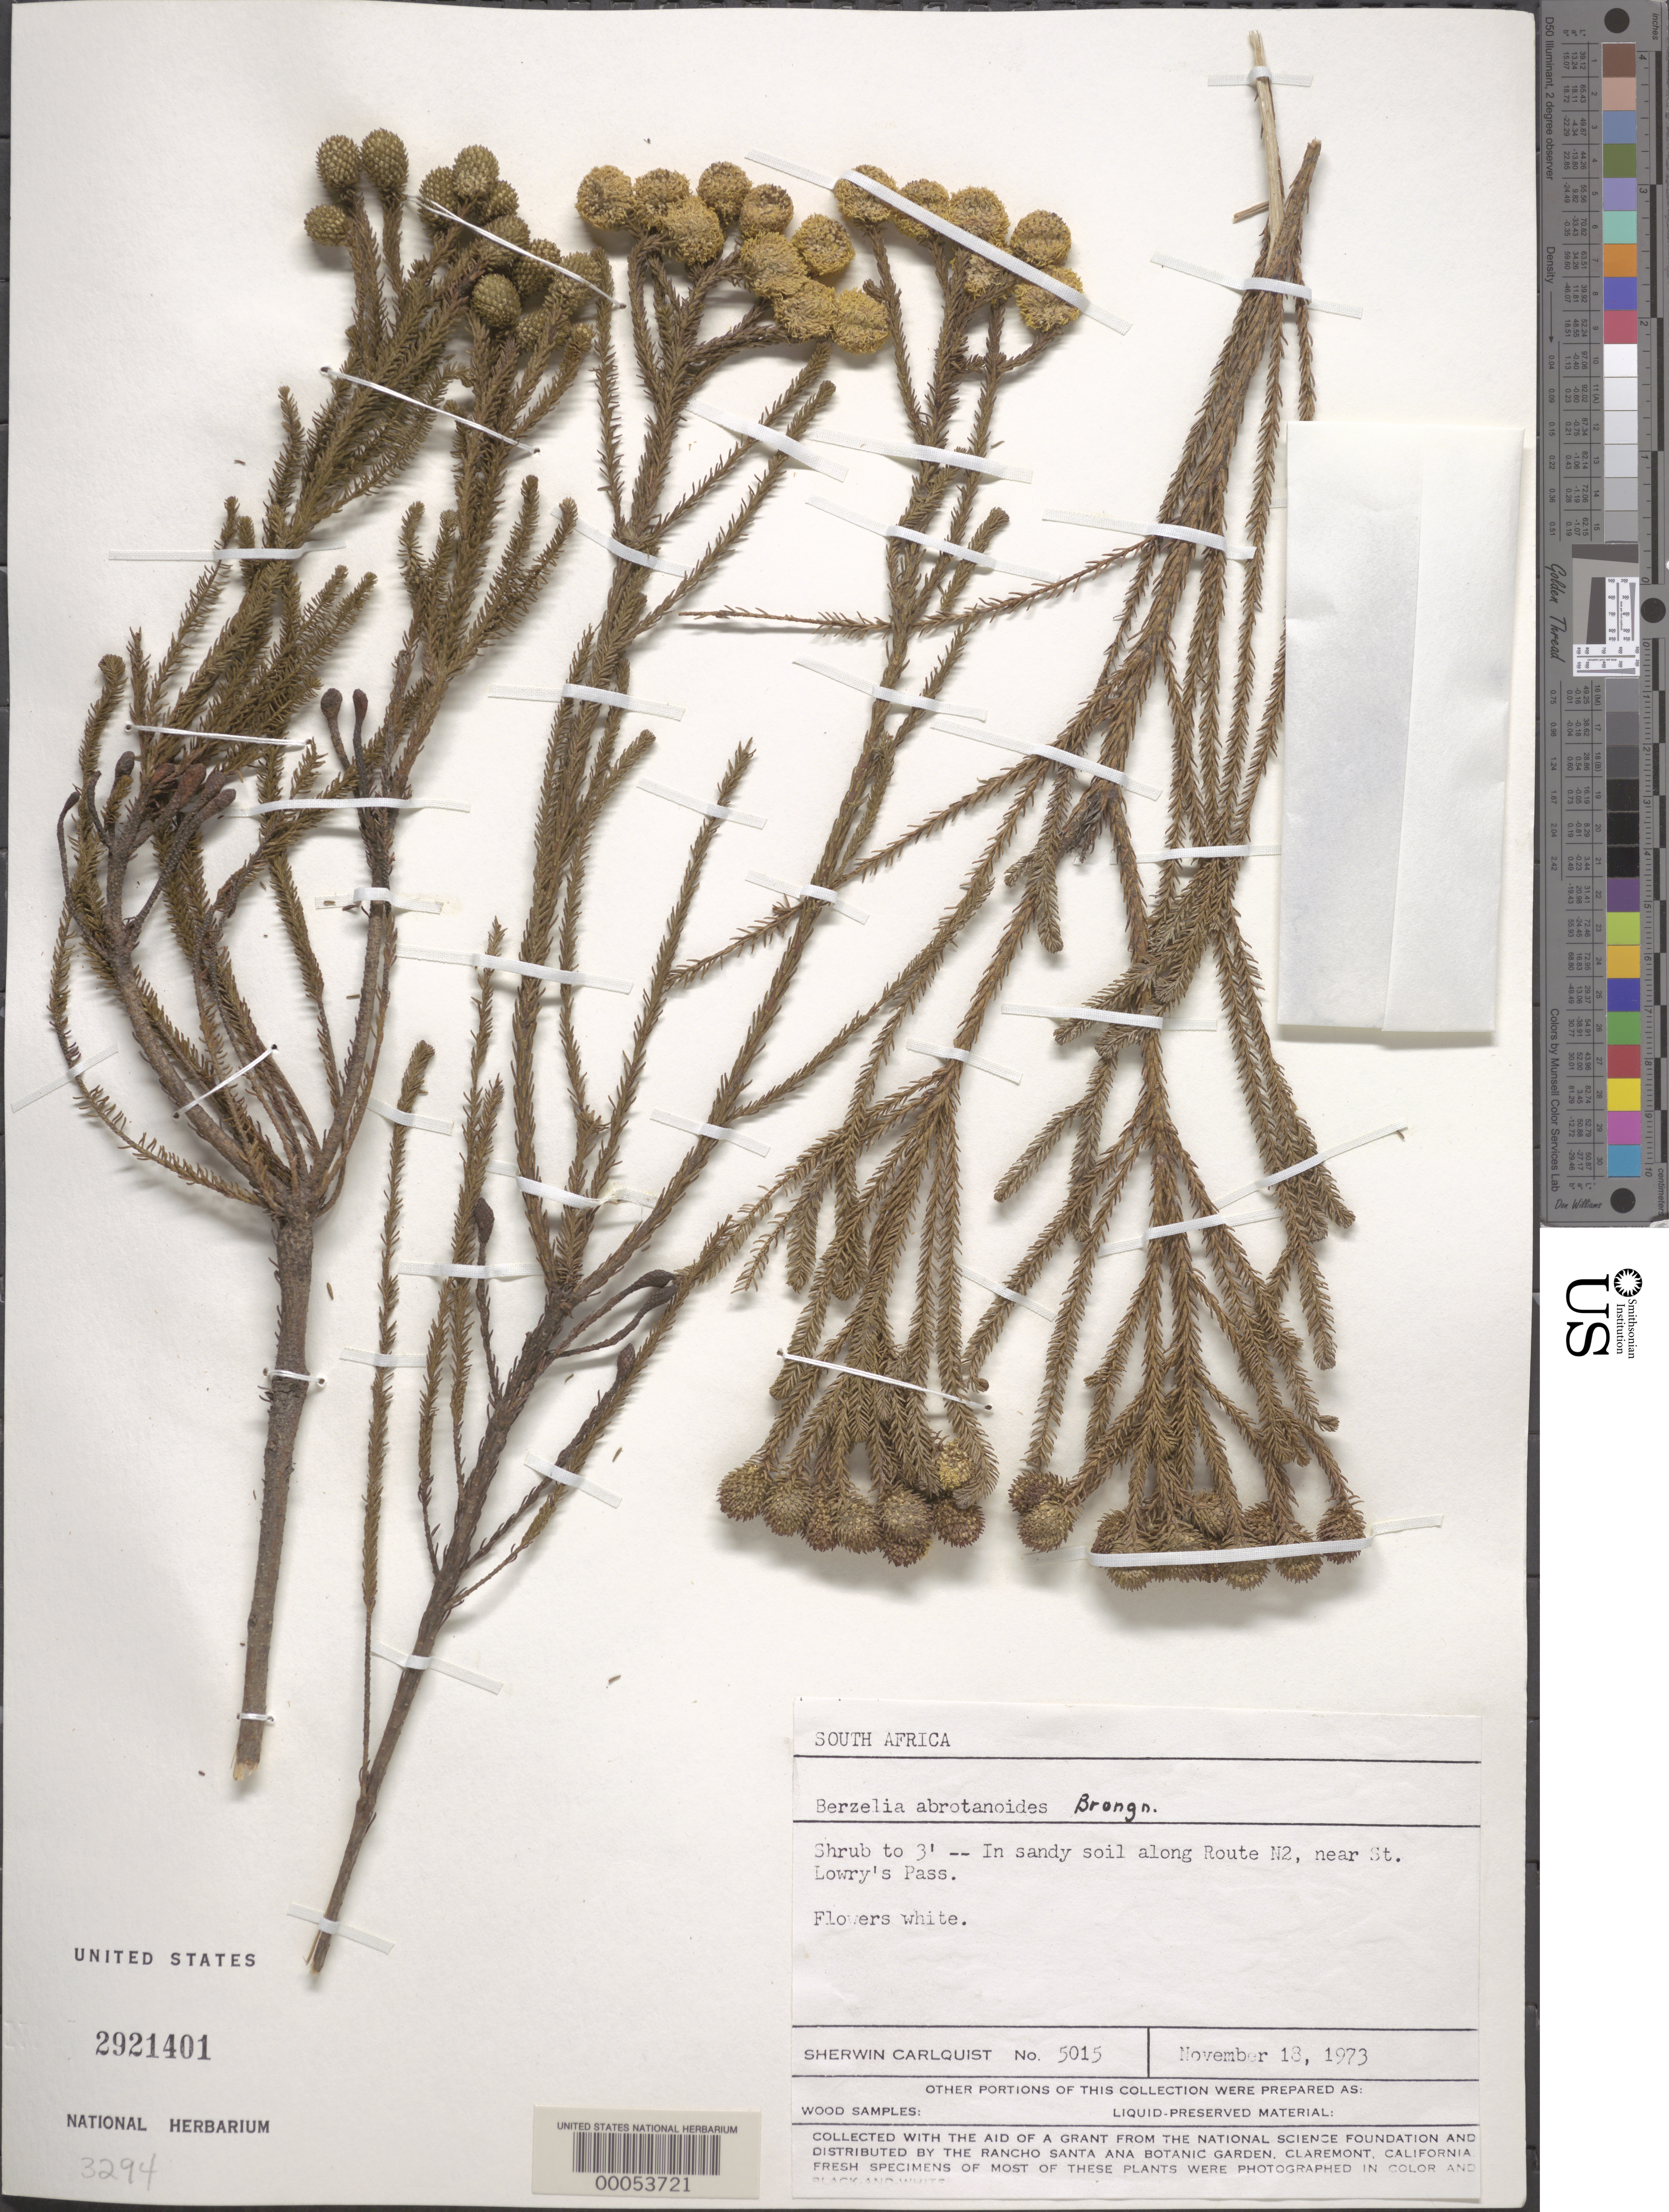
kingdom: Plantae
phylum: Tracheophyta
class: Magnoliopsida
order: Bruniales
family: Bruniaceae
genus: Berzelia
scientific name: Berzelia abrotanoides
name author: (L.) Brongn.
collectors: S. Carlquist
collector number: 5015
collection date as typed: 18 Nov 1973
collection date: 1973-11-18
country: South Africa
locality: St. lowry's pass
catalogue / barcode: US 2921401